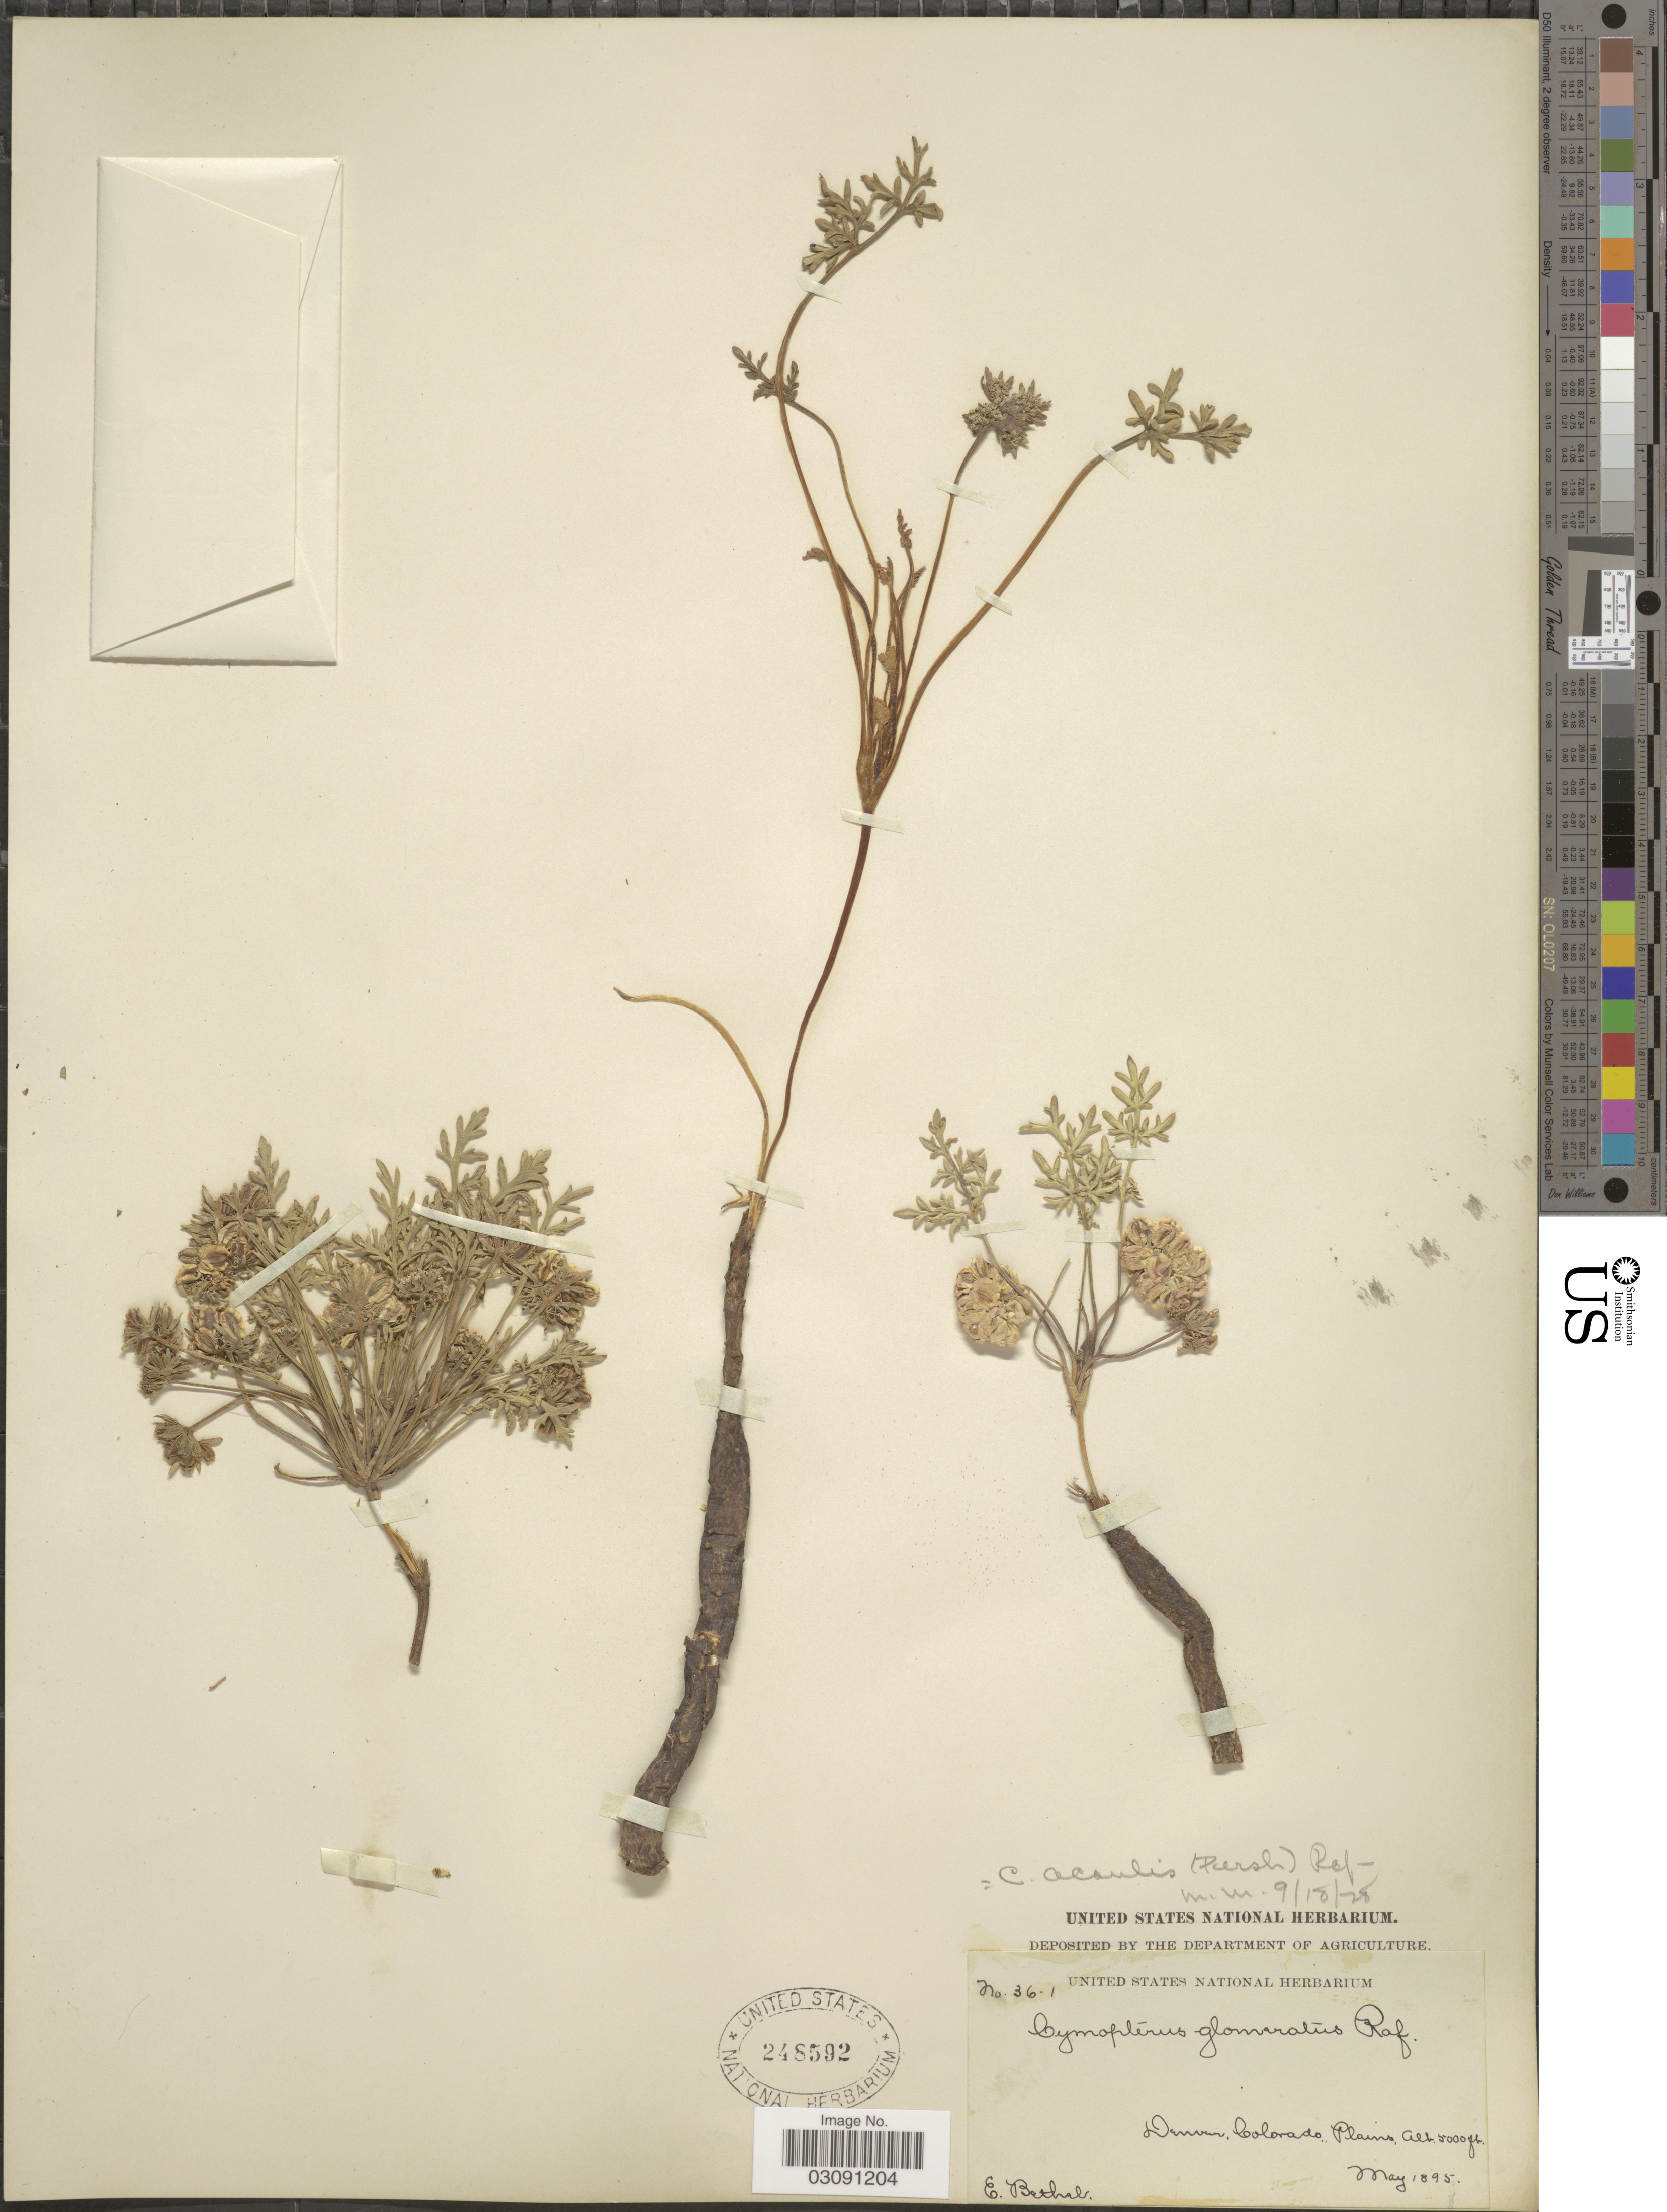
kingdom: Plantae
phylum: Tracheophyta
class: Magnoliopsida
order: Apiales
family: Apiaceae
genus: Cymopterus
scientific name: Cymopterus acaulis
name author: (Pursh) Raf.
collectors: E. Bethel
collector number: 361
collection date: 1895-05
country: United States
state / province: Colorado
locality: Denver, Colorado, Plains.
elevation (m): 1524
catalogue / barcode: US 248592